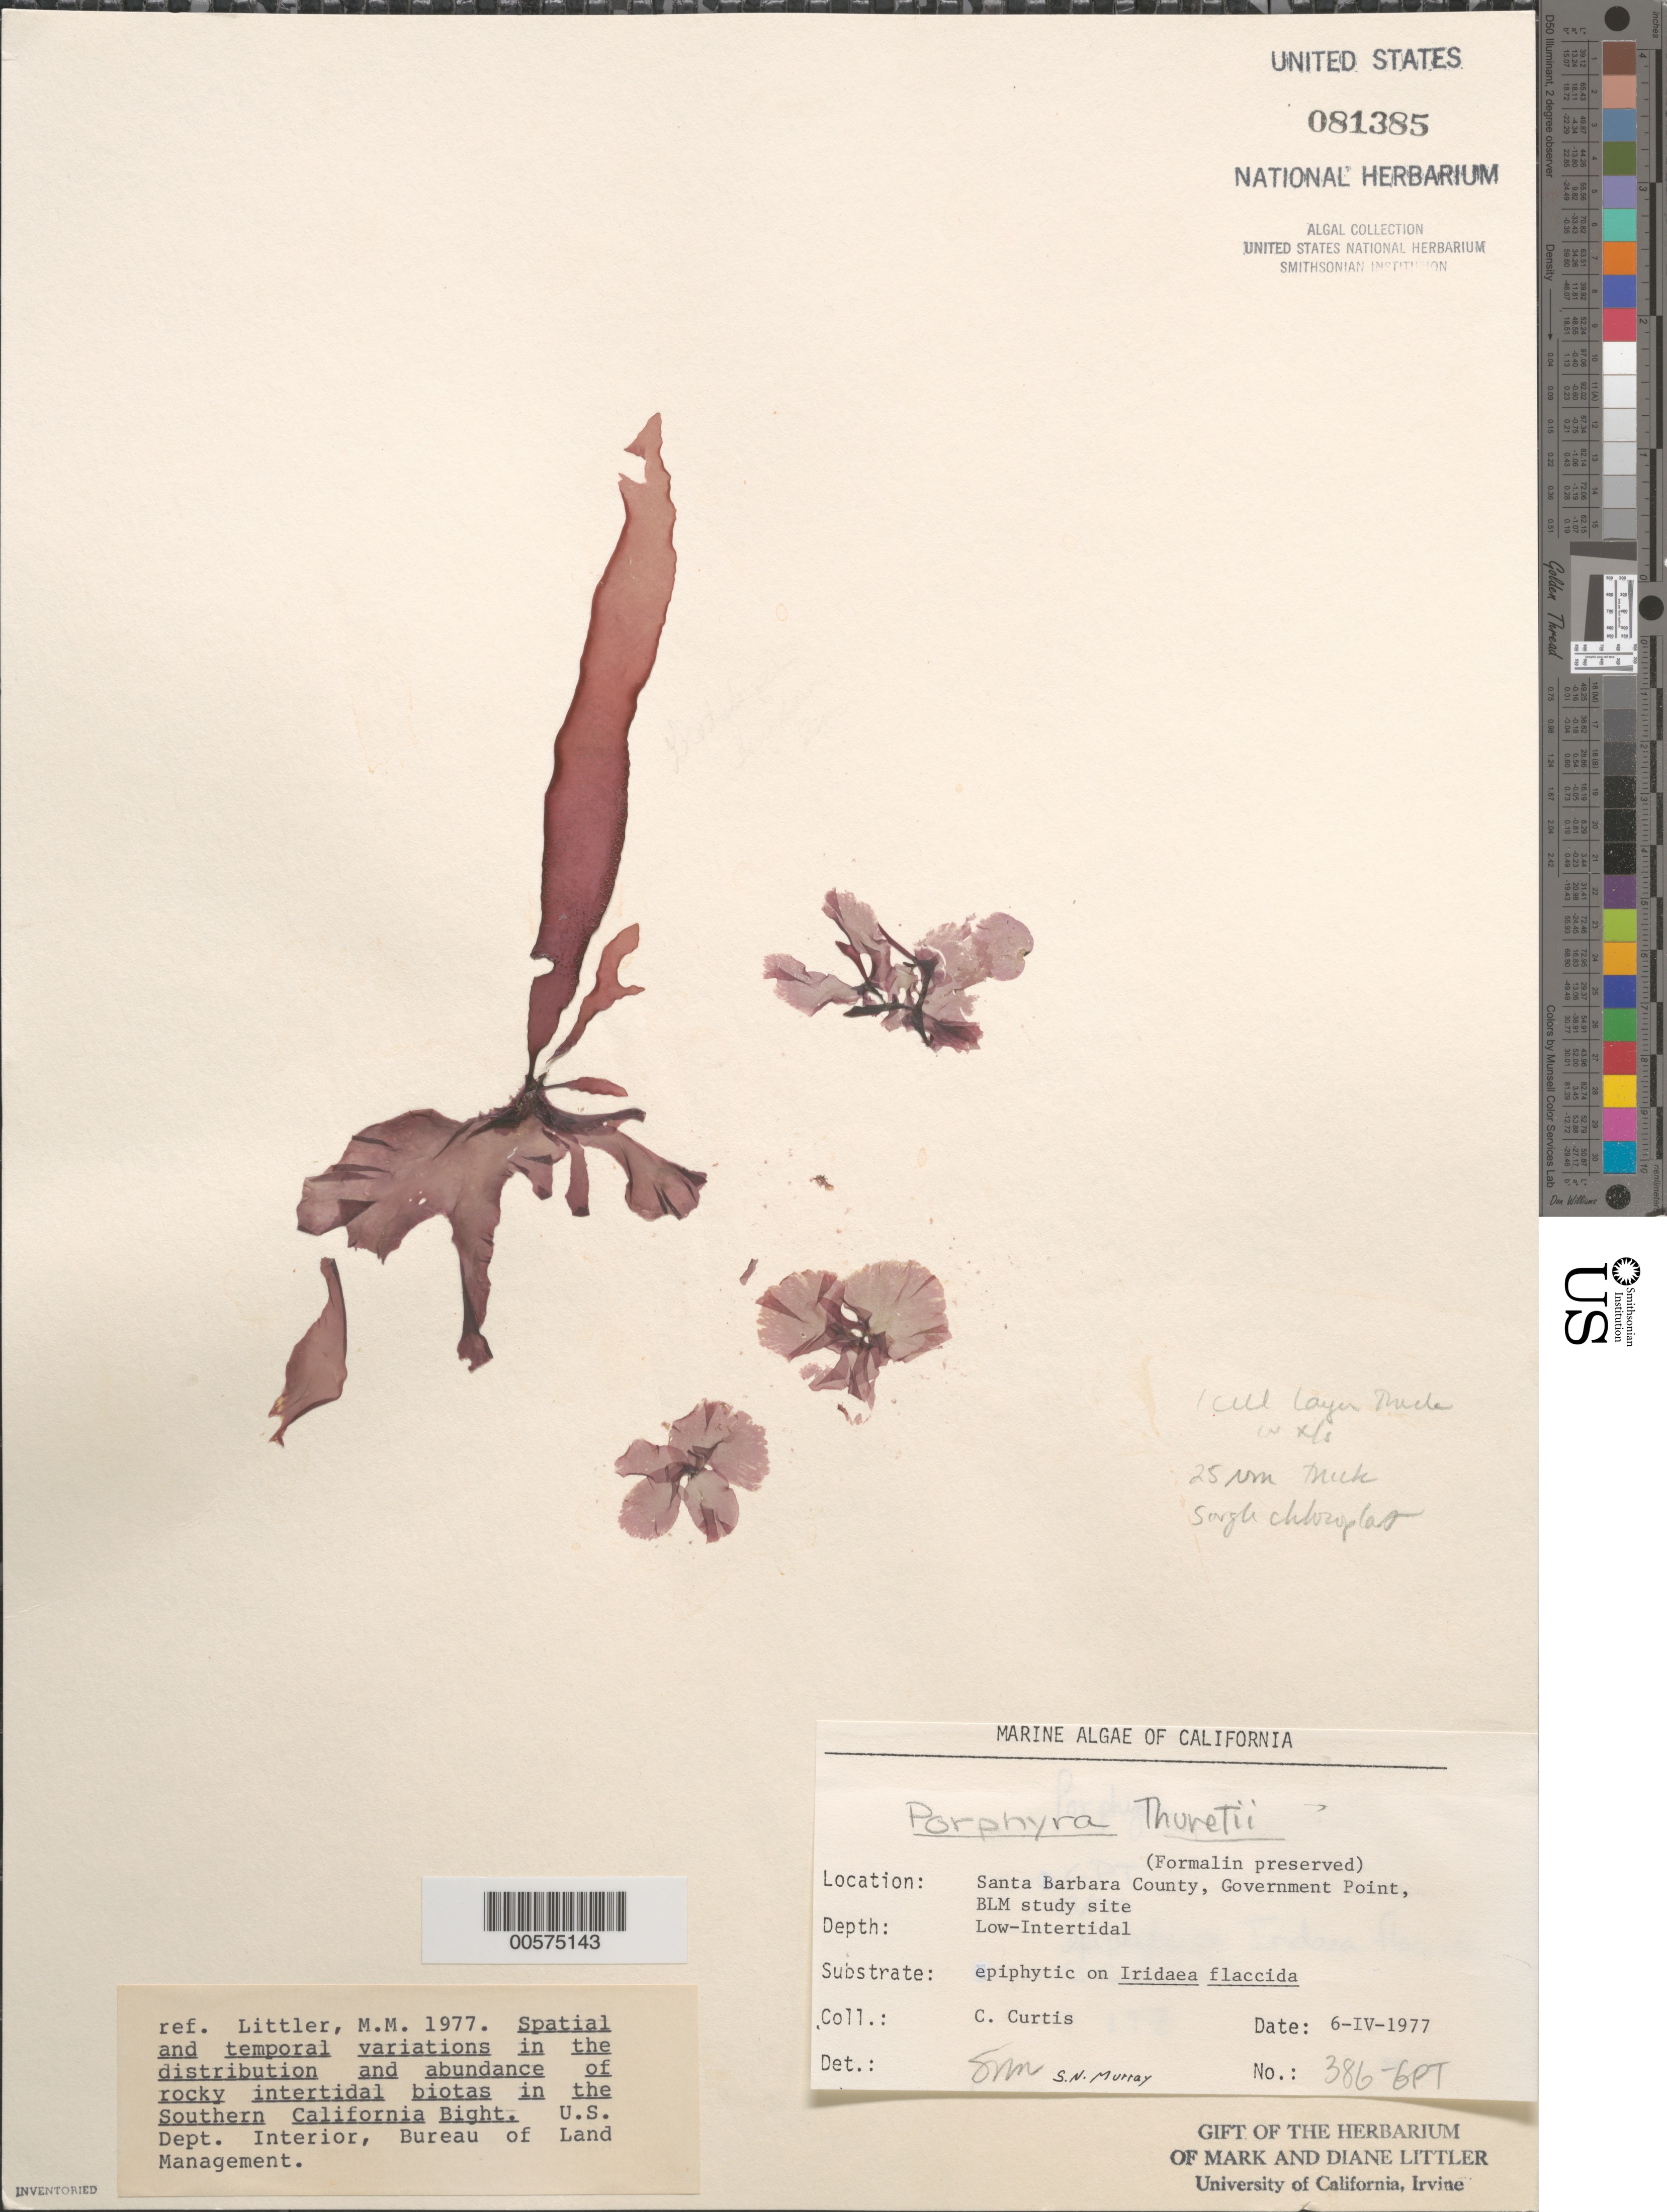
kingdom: Plantae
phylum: Rhodophyta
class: Bangiophyceae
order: Bangiales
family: Bangiaceae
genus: Pyropia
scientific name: Pyropia thuretii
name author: (Setchell & E.Y. Dawson) J.E. Sutherl. et al.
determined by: Algae name updating Project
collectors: C. Curtis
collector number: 386-gpt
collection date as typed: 06 Apr 1977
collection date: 1977-04-06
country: United States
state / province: California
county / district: Santa Barbara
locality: Government Point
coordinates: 34 26'31"N, 120 24'06"W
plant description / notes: BLM-SOCALBIGHT Rocky Intertidal Survey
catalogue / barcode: US 81385